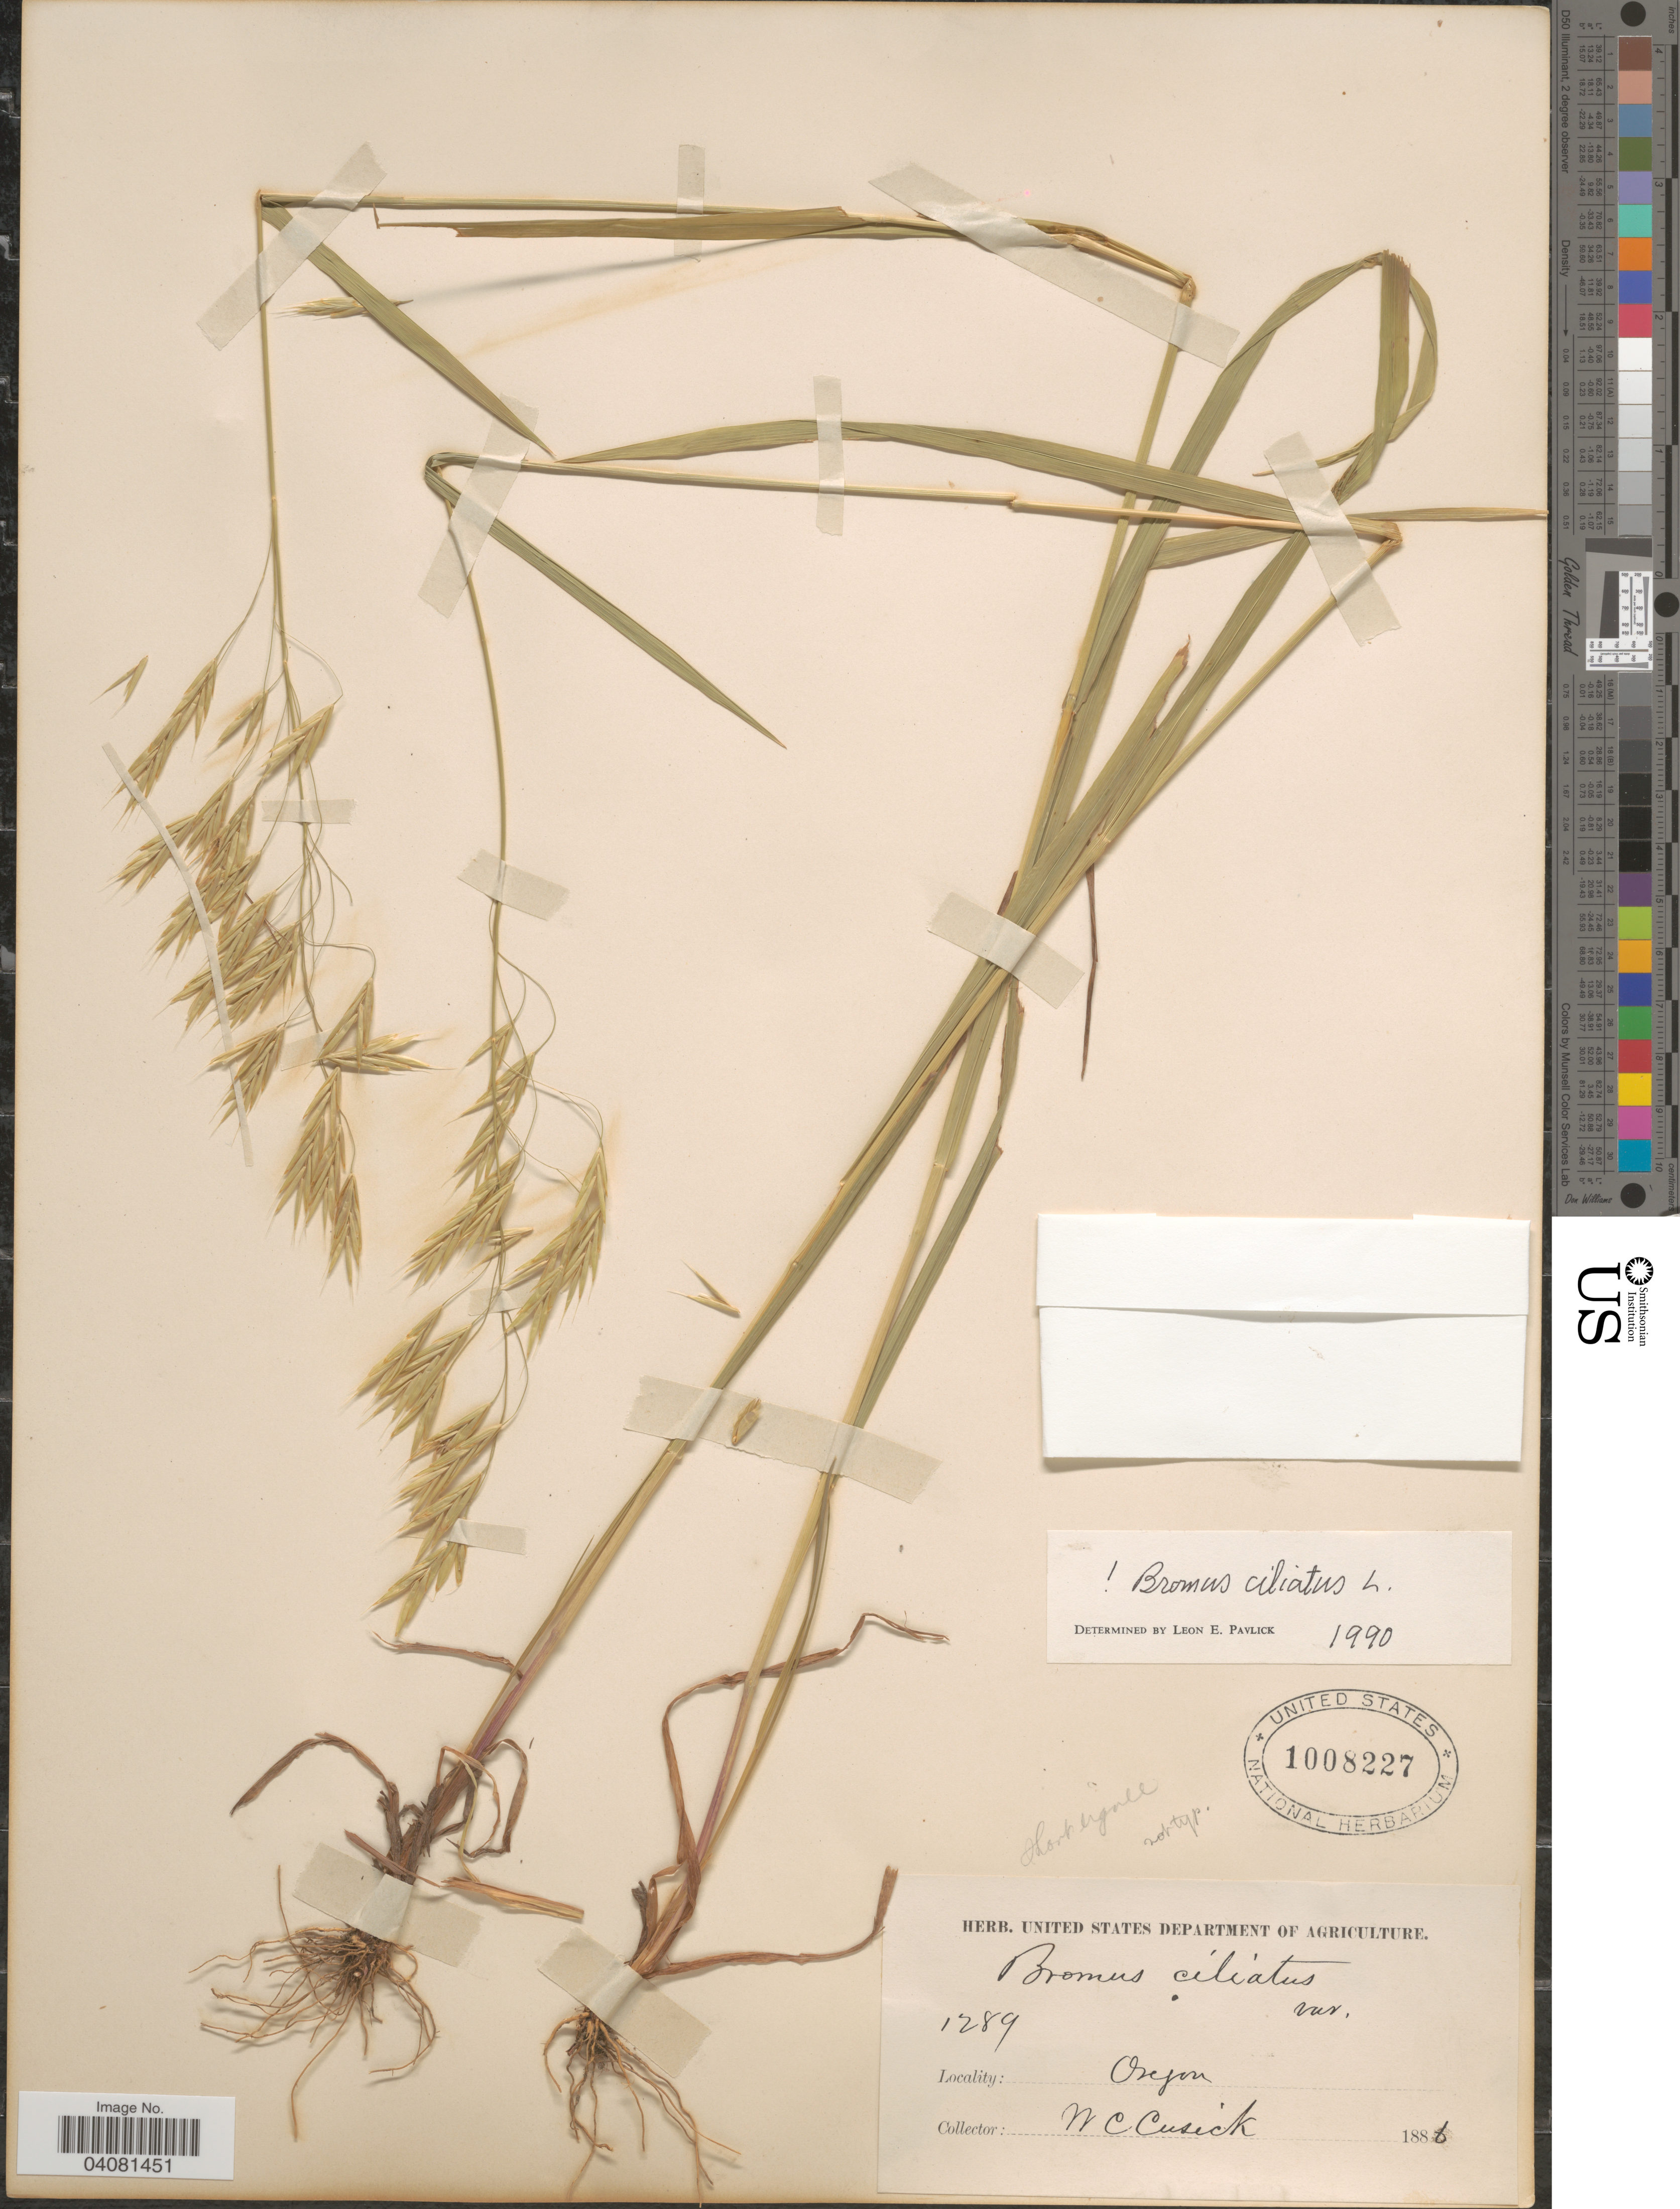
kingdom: Plantae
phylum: Tracheophyta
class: Liliopsida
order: Poales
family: Poaceae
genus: Bromus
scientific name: Bromus ciliatus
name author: L.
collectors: W. C. Cusick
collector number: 1289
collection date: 1886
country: United States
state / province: Oregon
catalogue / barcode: US 1008227